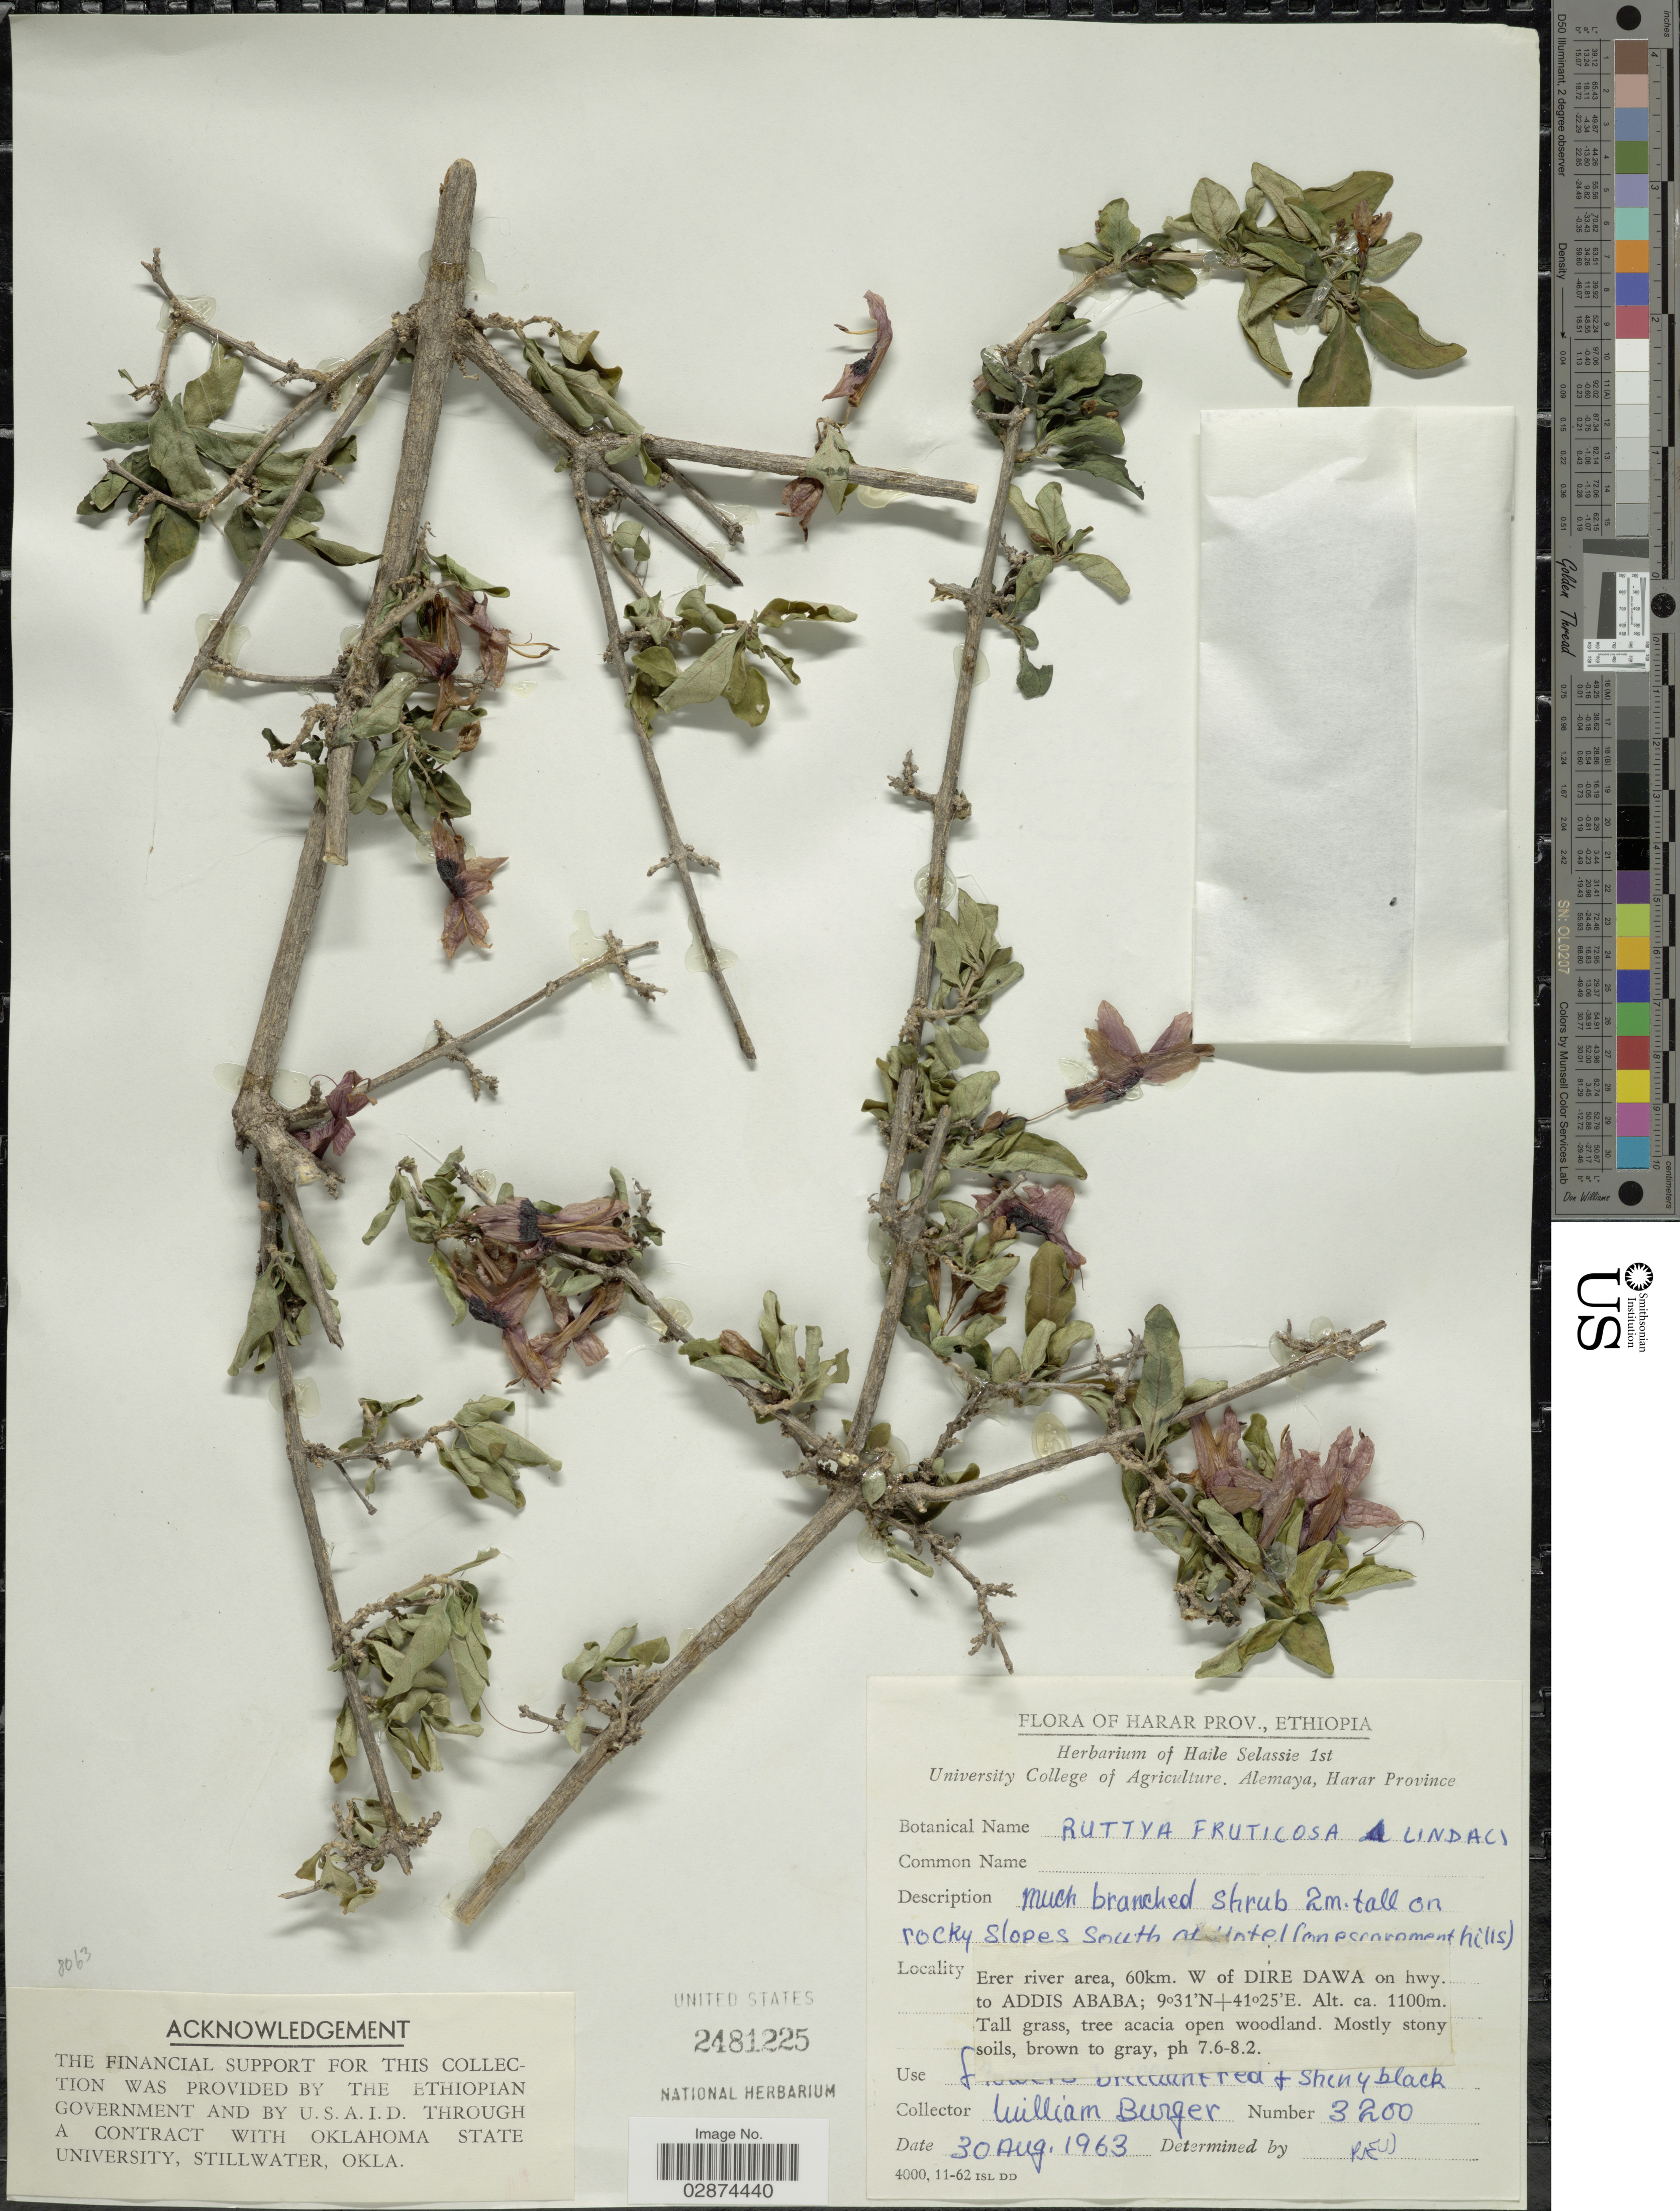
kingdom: Plantae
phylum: Tracheophyta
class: Magnoliopsida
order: Lamiales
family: Acanthaceae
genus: Ruttya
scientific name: Ruttya fruticosa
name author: Lindau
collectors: W. Burger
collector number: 3200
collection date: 1963-08-30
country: Ethiopia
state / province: Dire Dawa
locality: Erer river area, 60km. W of Dire Dawa on hwy. to Addis Ababa.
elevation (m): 1100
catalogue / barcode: US 2481225